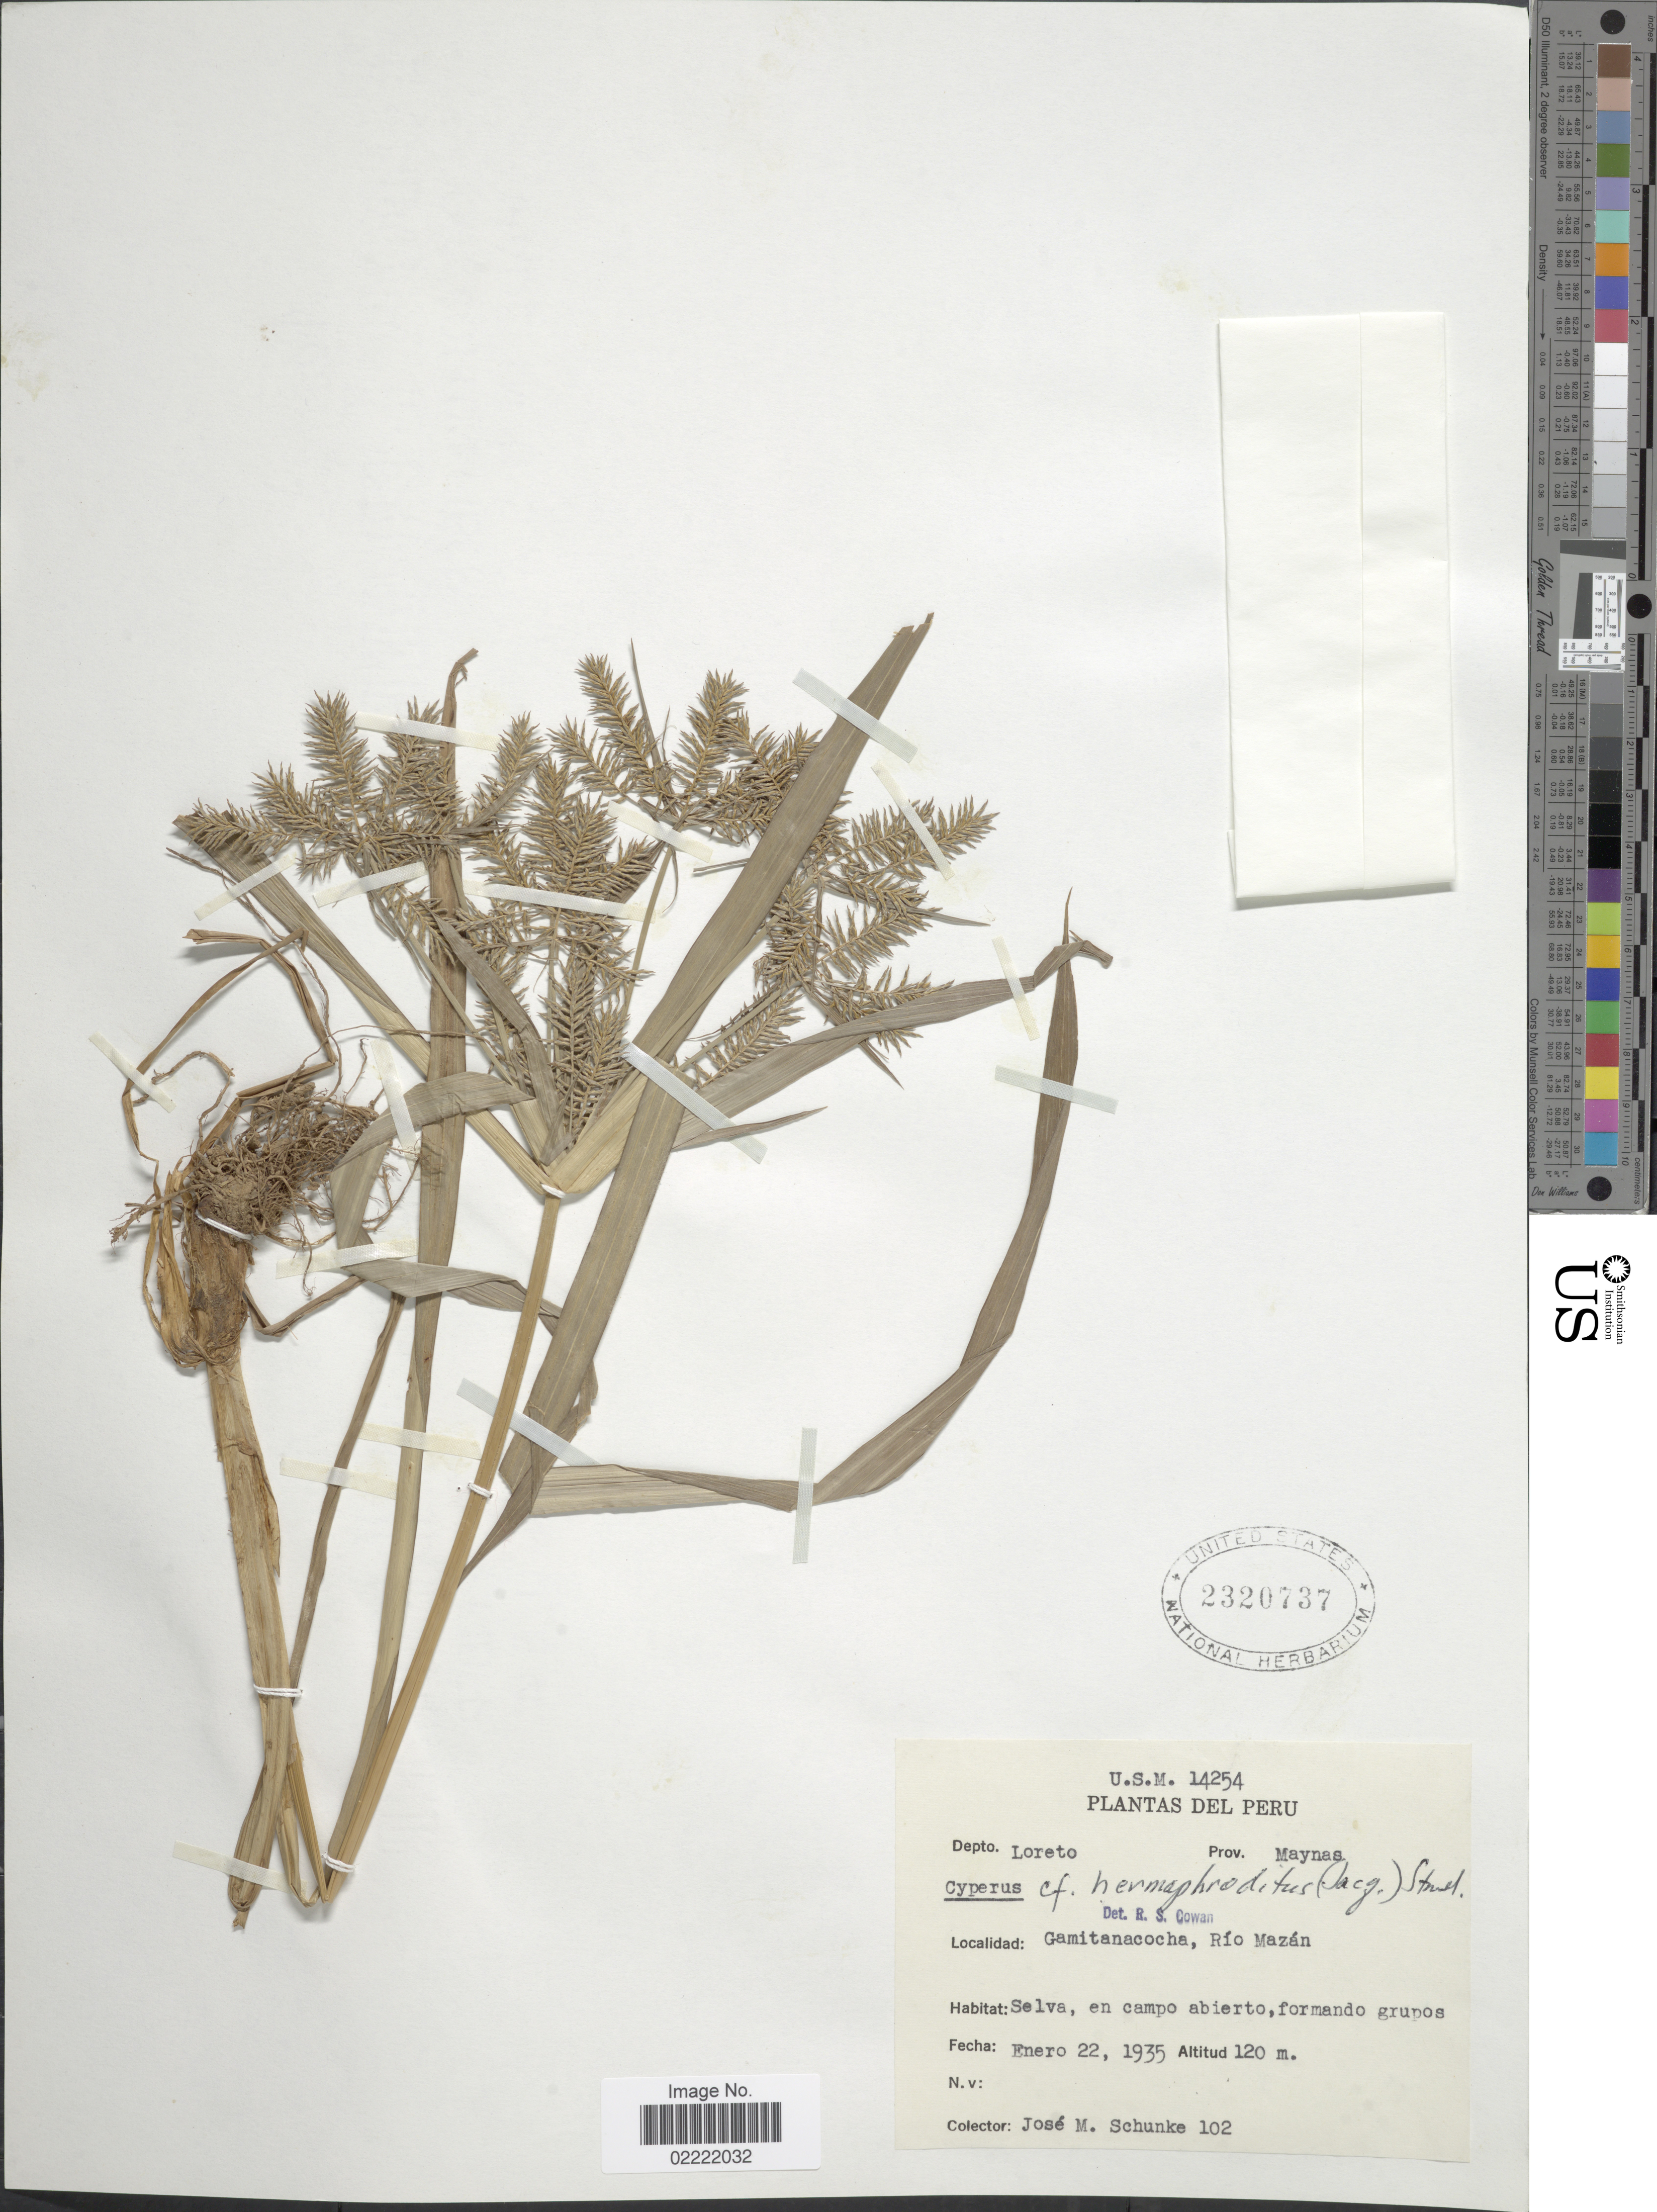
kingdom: Plantae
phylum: Tracheophyta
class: Liliopsida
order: Poales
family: Cyperaceae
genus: Cyperus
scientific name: Cyperus hermaphroditus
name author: (Jacq.) Standl.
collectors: J. M. Schunke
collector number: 102/USM14254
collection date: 1935-01-22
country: Peru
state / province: Loreto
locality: Prov. Maynas, Gamitanacocha, Rio Mazan, selva, en campo abierto, formando grupos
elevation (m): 120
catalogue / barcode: US 2320737